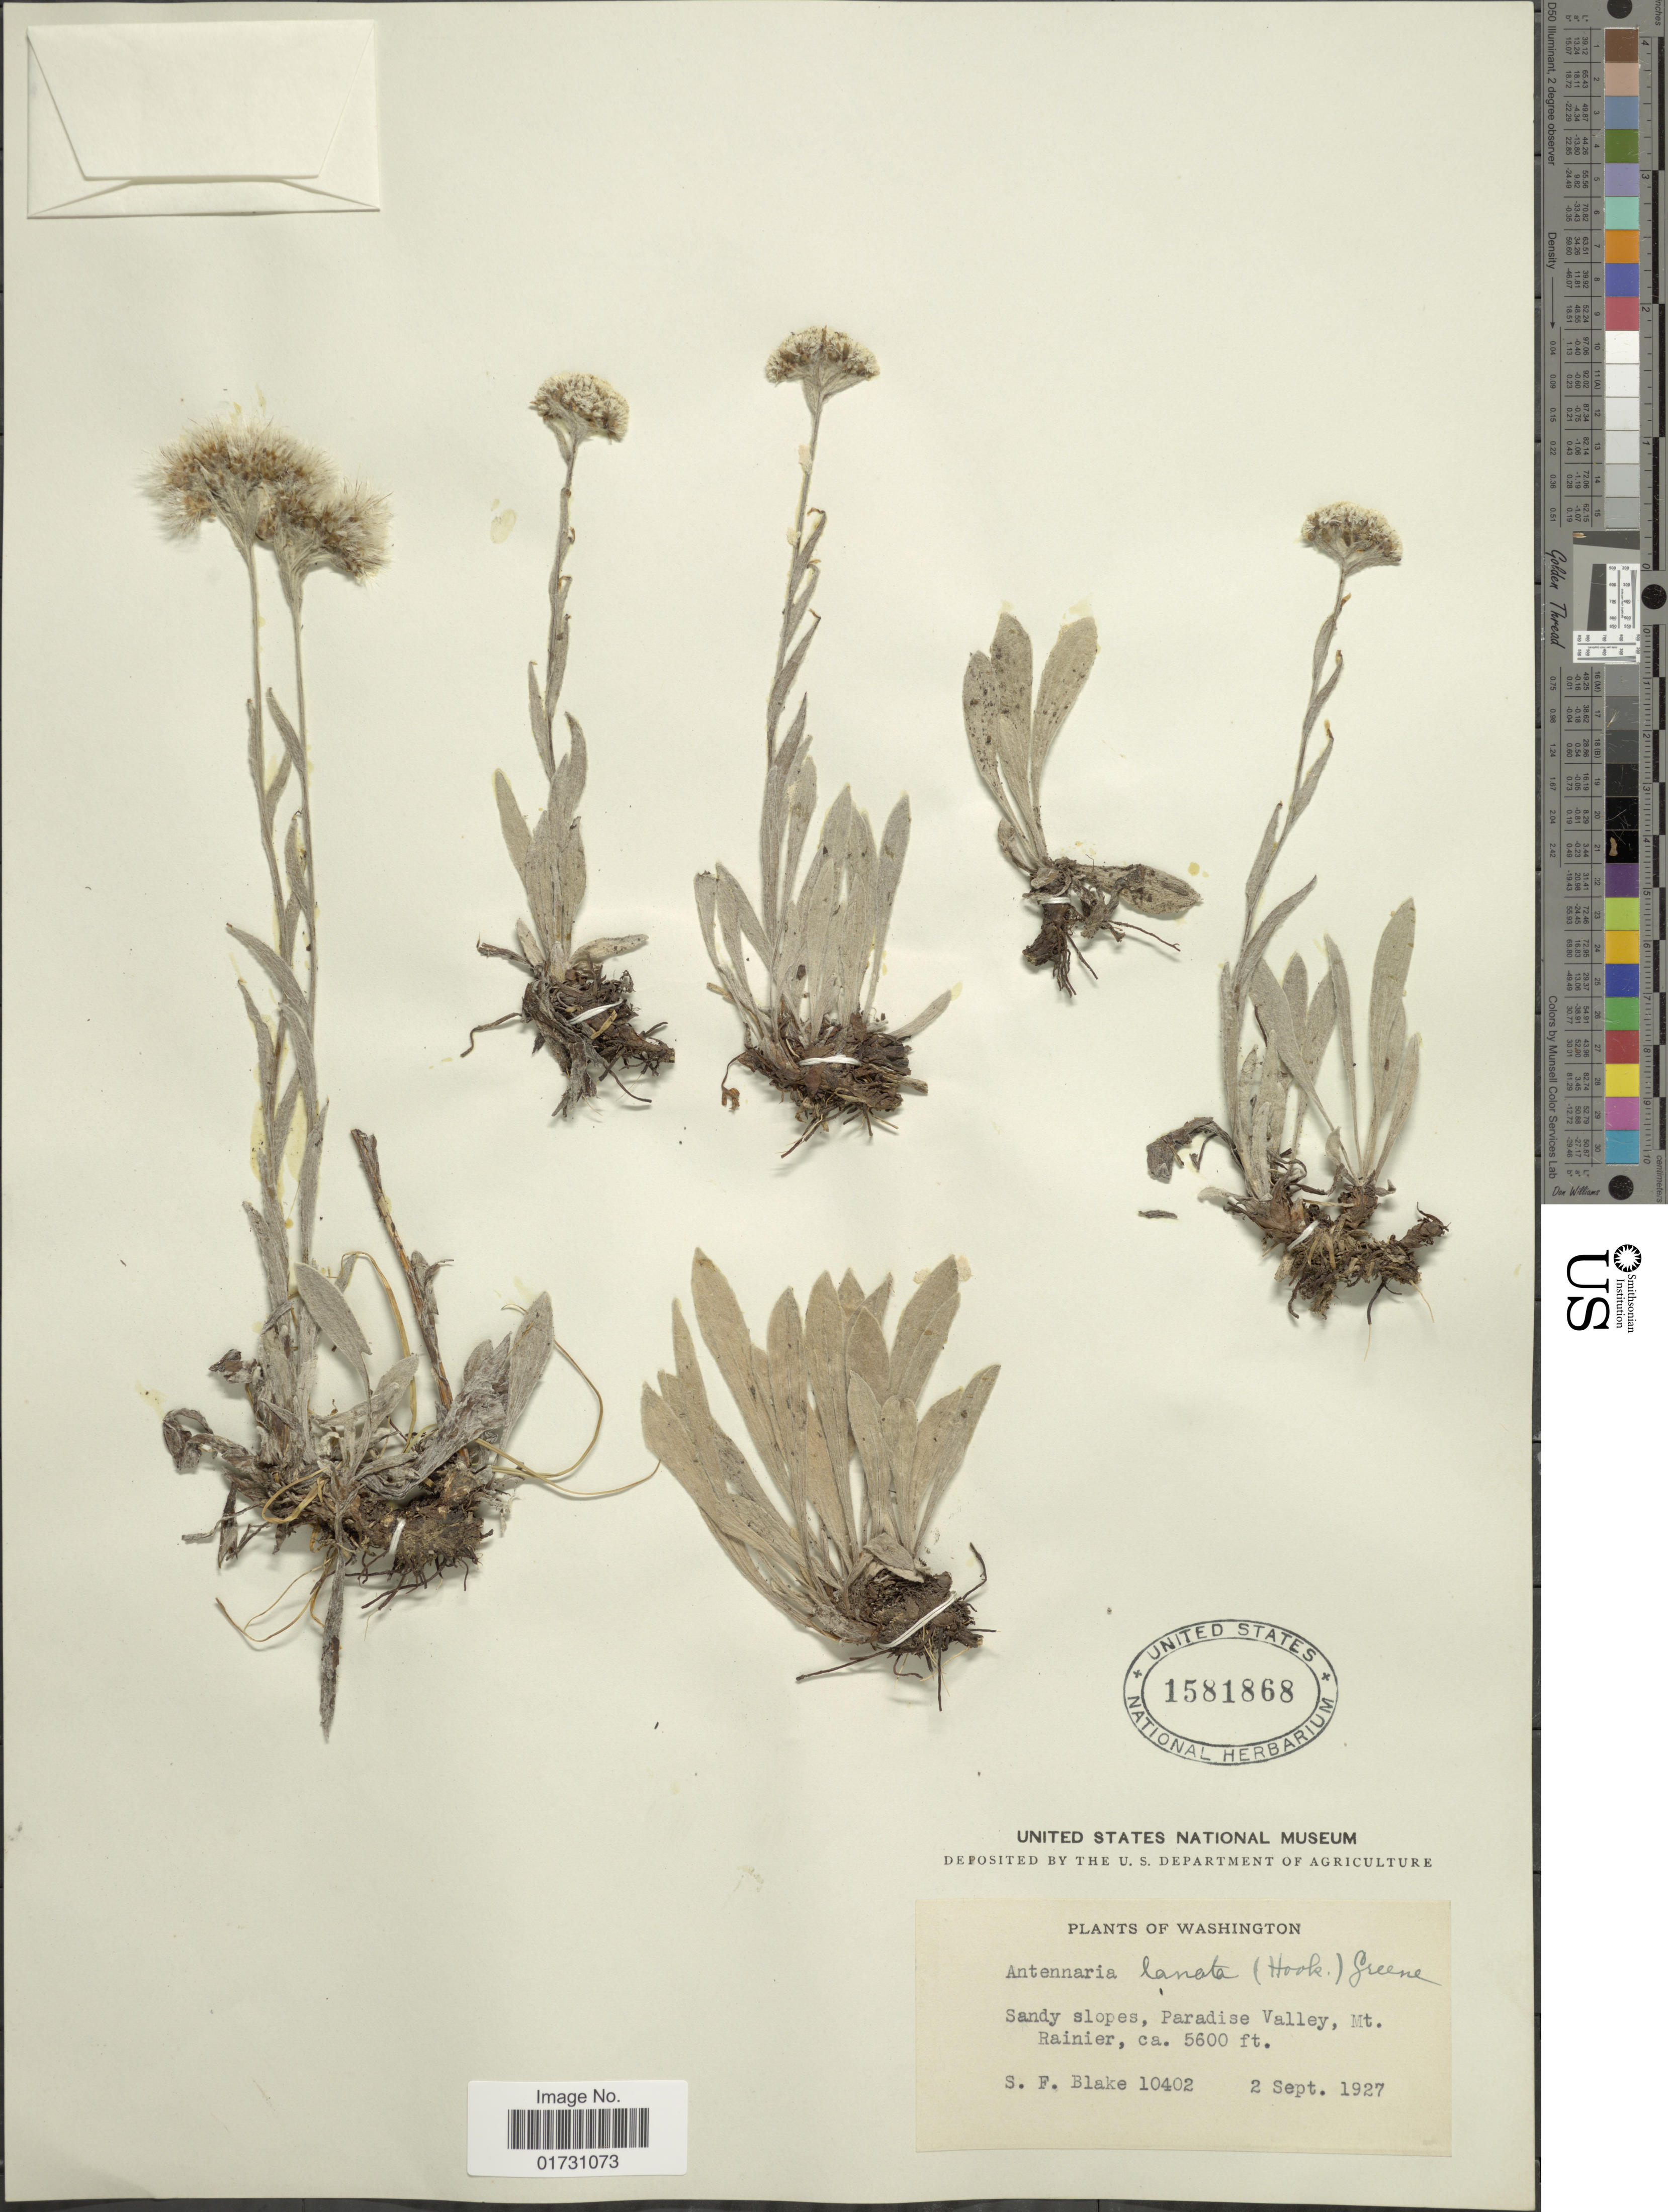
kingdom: Plantae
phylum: Tracheophyta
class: Magnoliopsida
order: Asterales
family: Asteraceae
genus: Antennaria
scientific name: Antennaria lanata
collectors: S. Blake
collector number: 10402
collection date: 1927-09-02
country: United States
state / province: Washington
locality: Sandy slopes, Paradise Valley, Mt. Rainier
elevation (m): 1707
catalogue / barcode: US 1581868